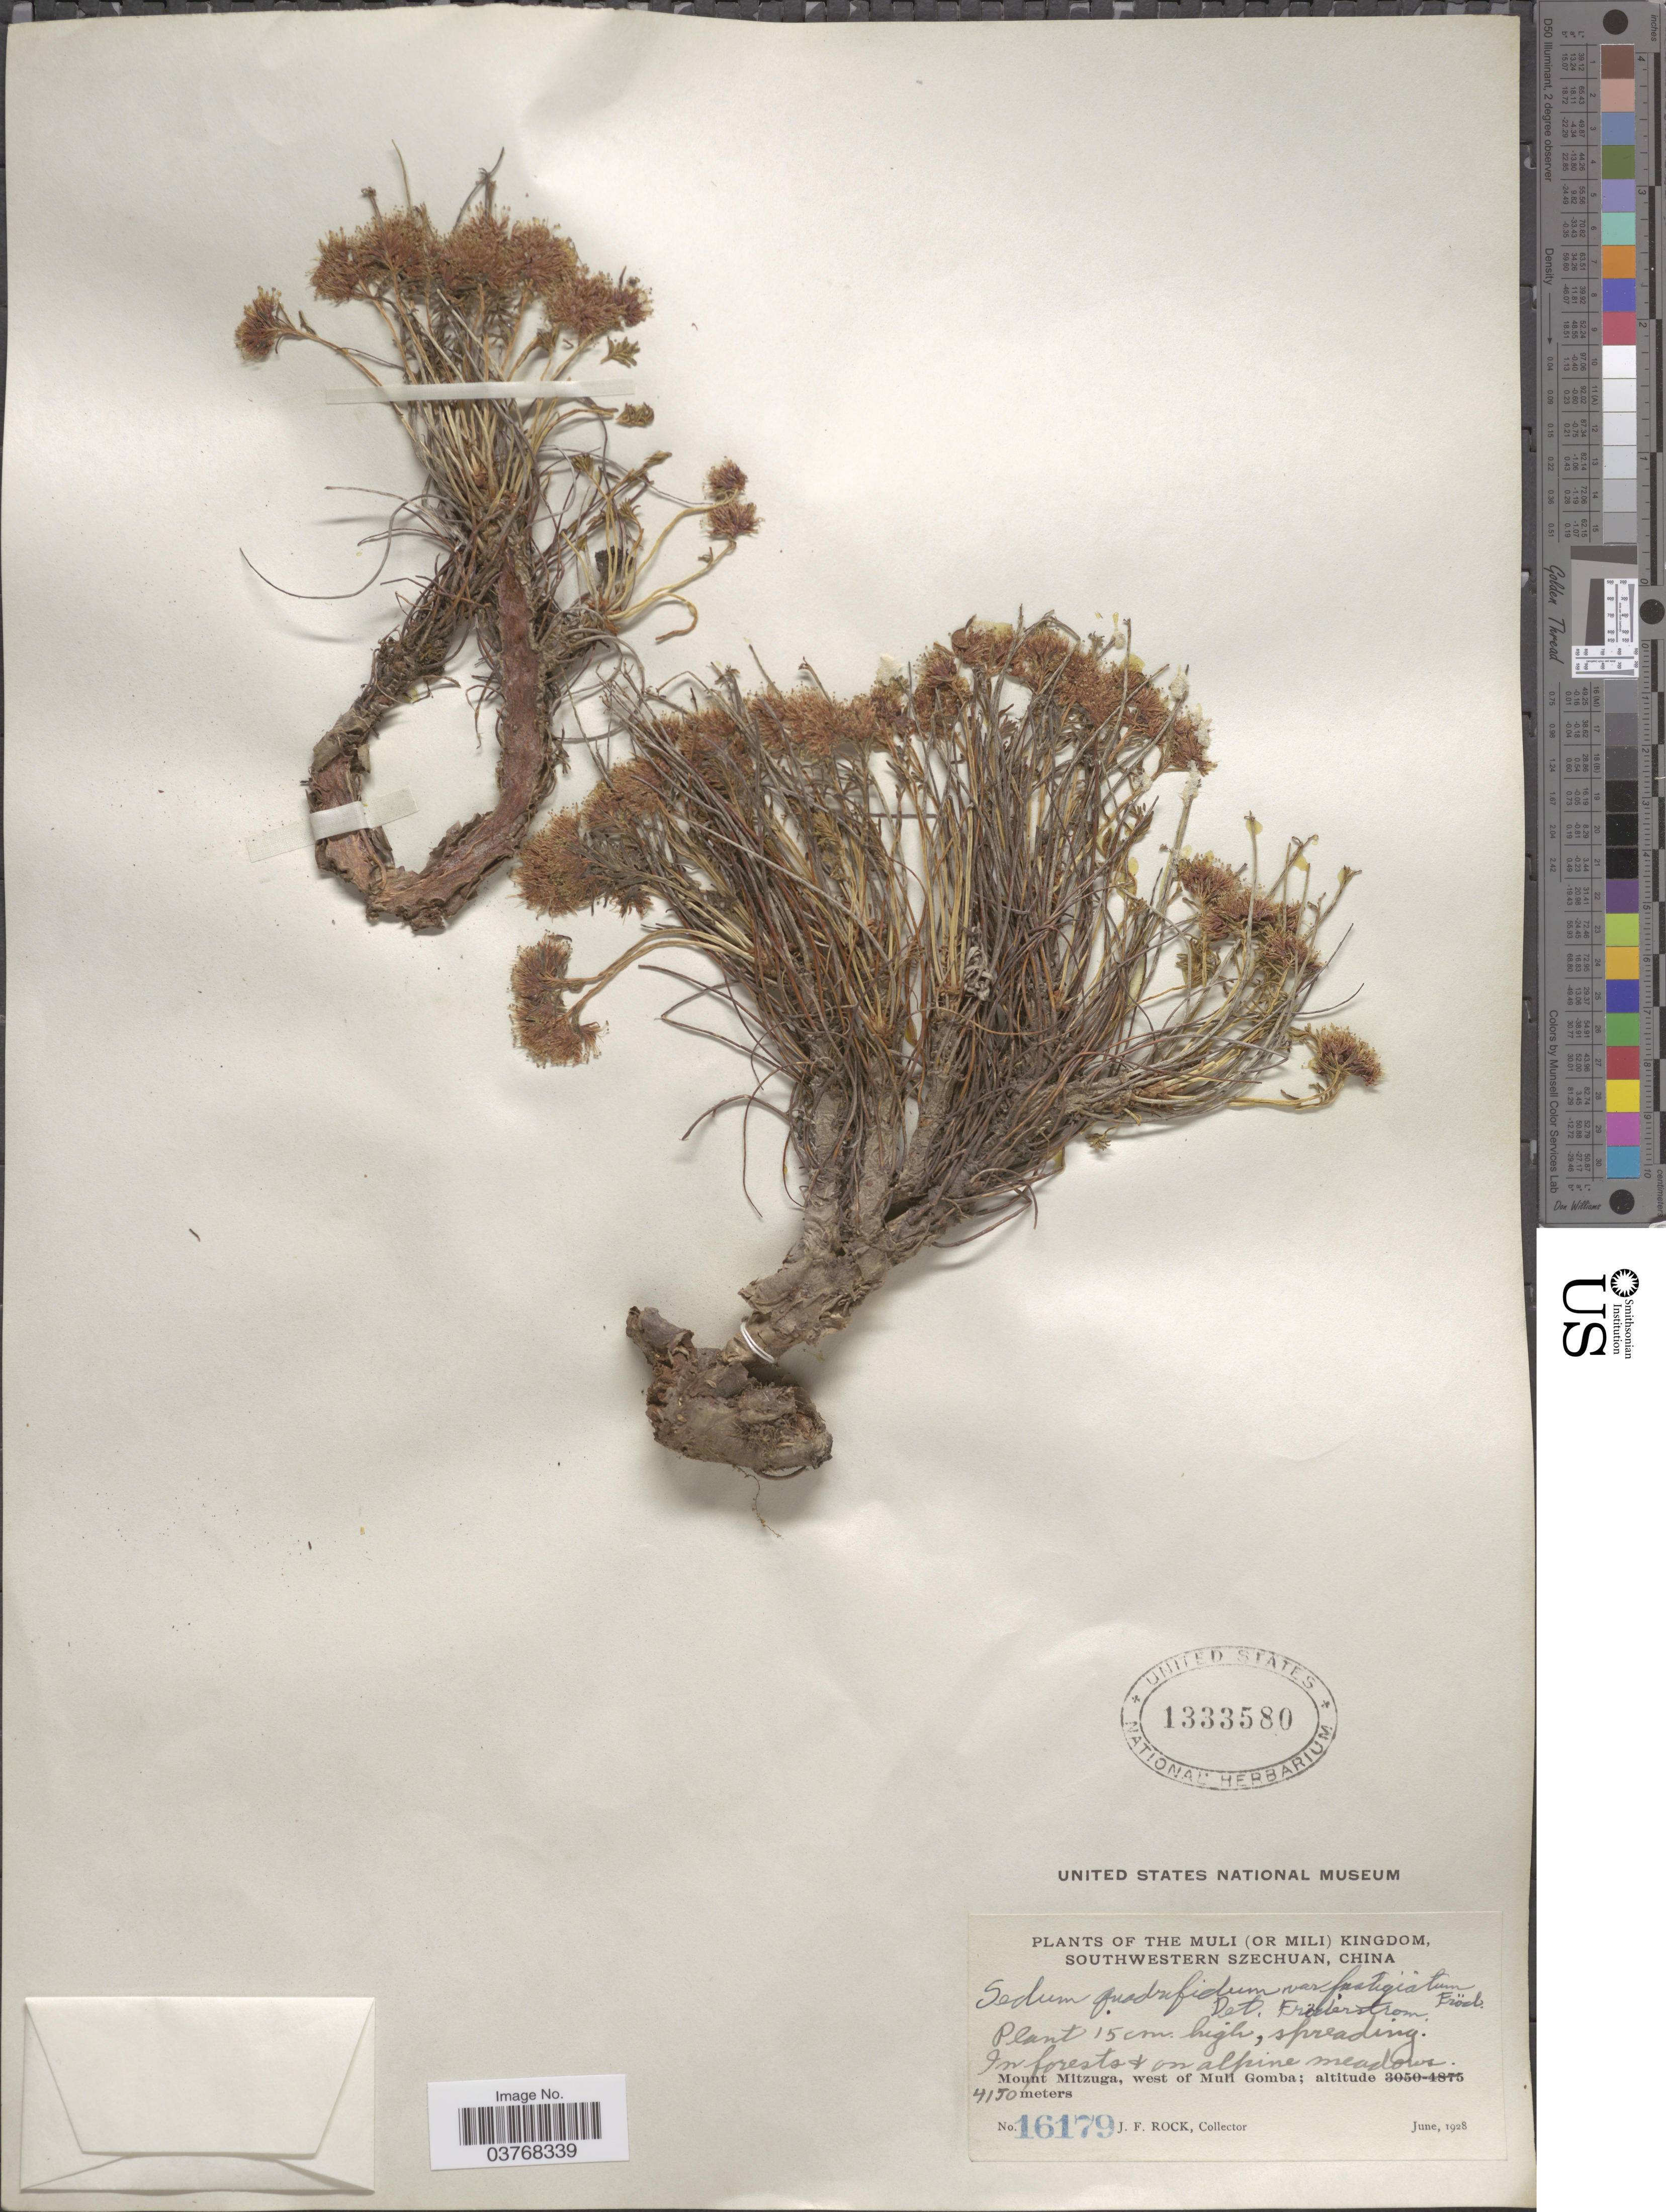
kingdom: Plantae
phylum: Tracheophyta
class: Magnoliopsida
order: Saxifragales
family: Crassulaceae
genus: Rhodiola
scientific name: Rhodiola fastigiata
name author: (Hook. f. & Thomson) S.H. Fu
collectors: J. Rock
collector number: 16179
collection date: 1928-06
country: China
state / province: Sichuan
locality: The Muli (or Mili) Kingdom, Southwestern Szechuan. Mount Mitzuga, west of Muli Gomba.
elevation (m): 4150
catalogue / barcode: US 1333580